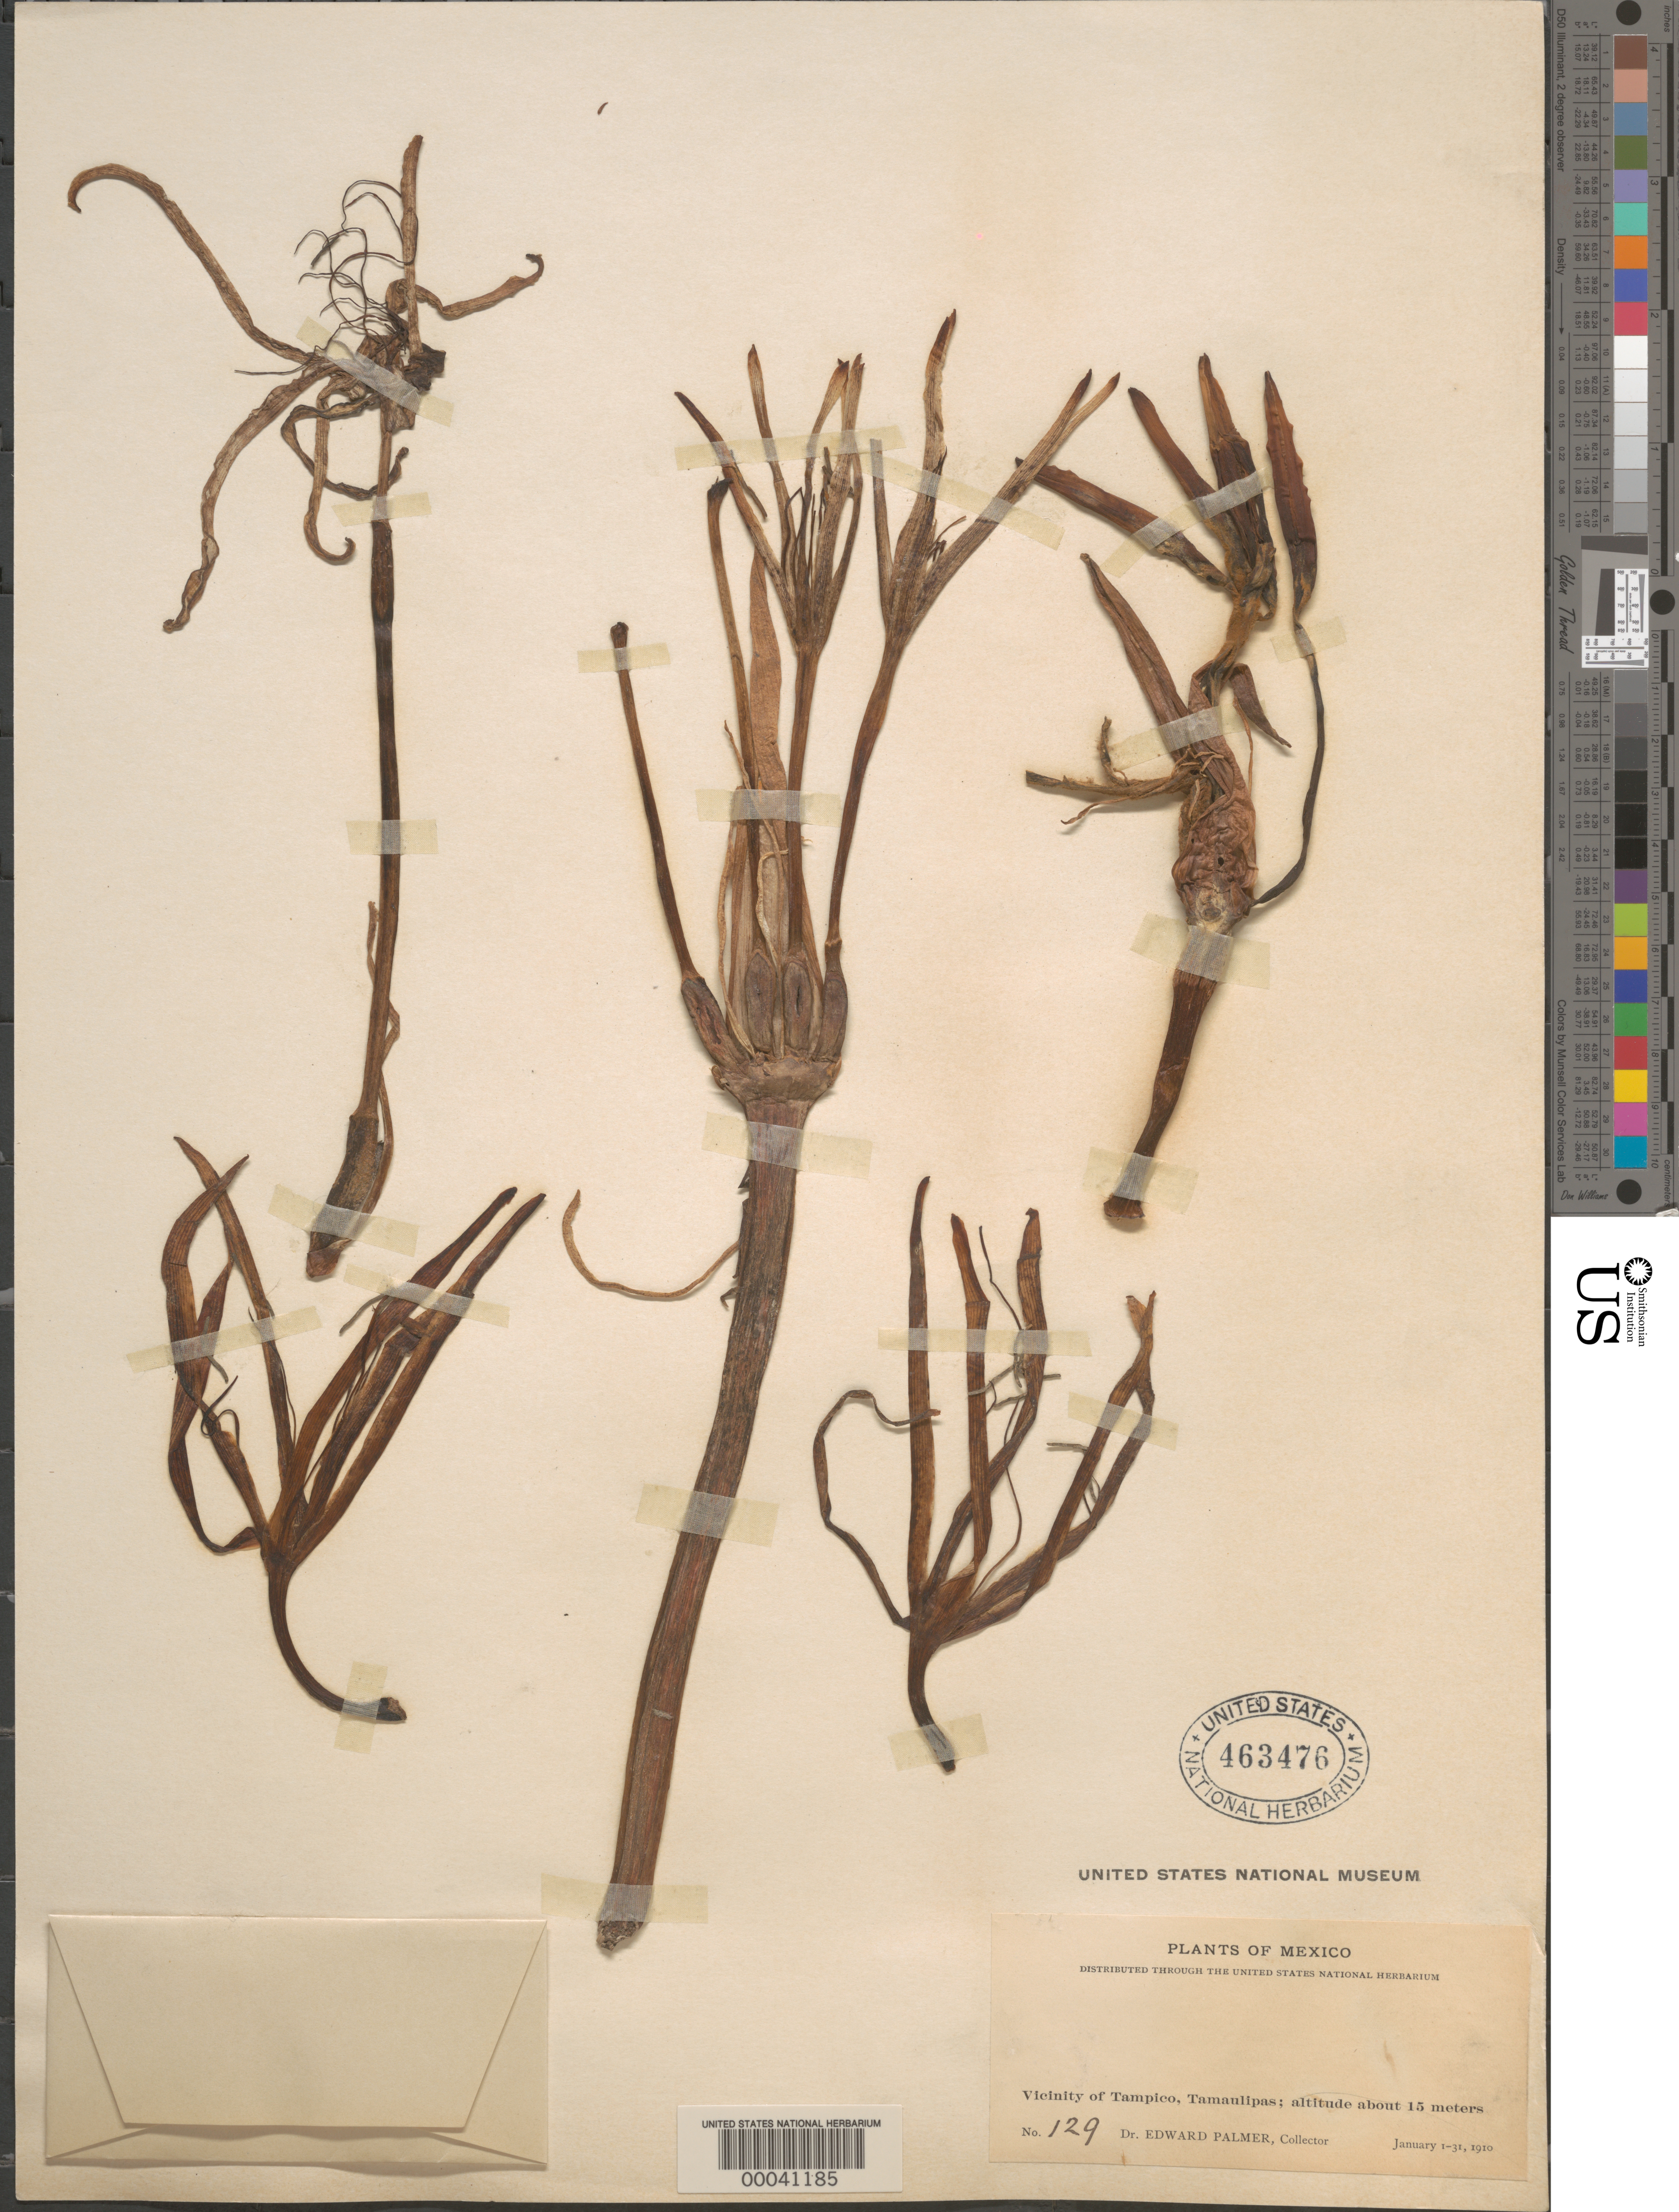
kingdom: Plantae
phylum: Tracheophyta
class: Liliopsida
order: Asparagales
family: Amaryllidaceae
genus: Crinum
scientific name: Crinum erubescens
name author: Aiton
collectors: E. Palmer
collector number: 129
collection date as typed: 01 Jan 1910 to 31 Jan 1910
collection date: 1910-01-01/1910-01-31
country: Mexico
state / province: Tamaulipas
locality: Vicinity of tampico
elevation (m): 15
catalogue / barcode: US 463476